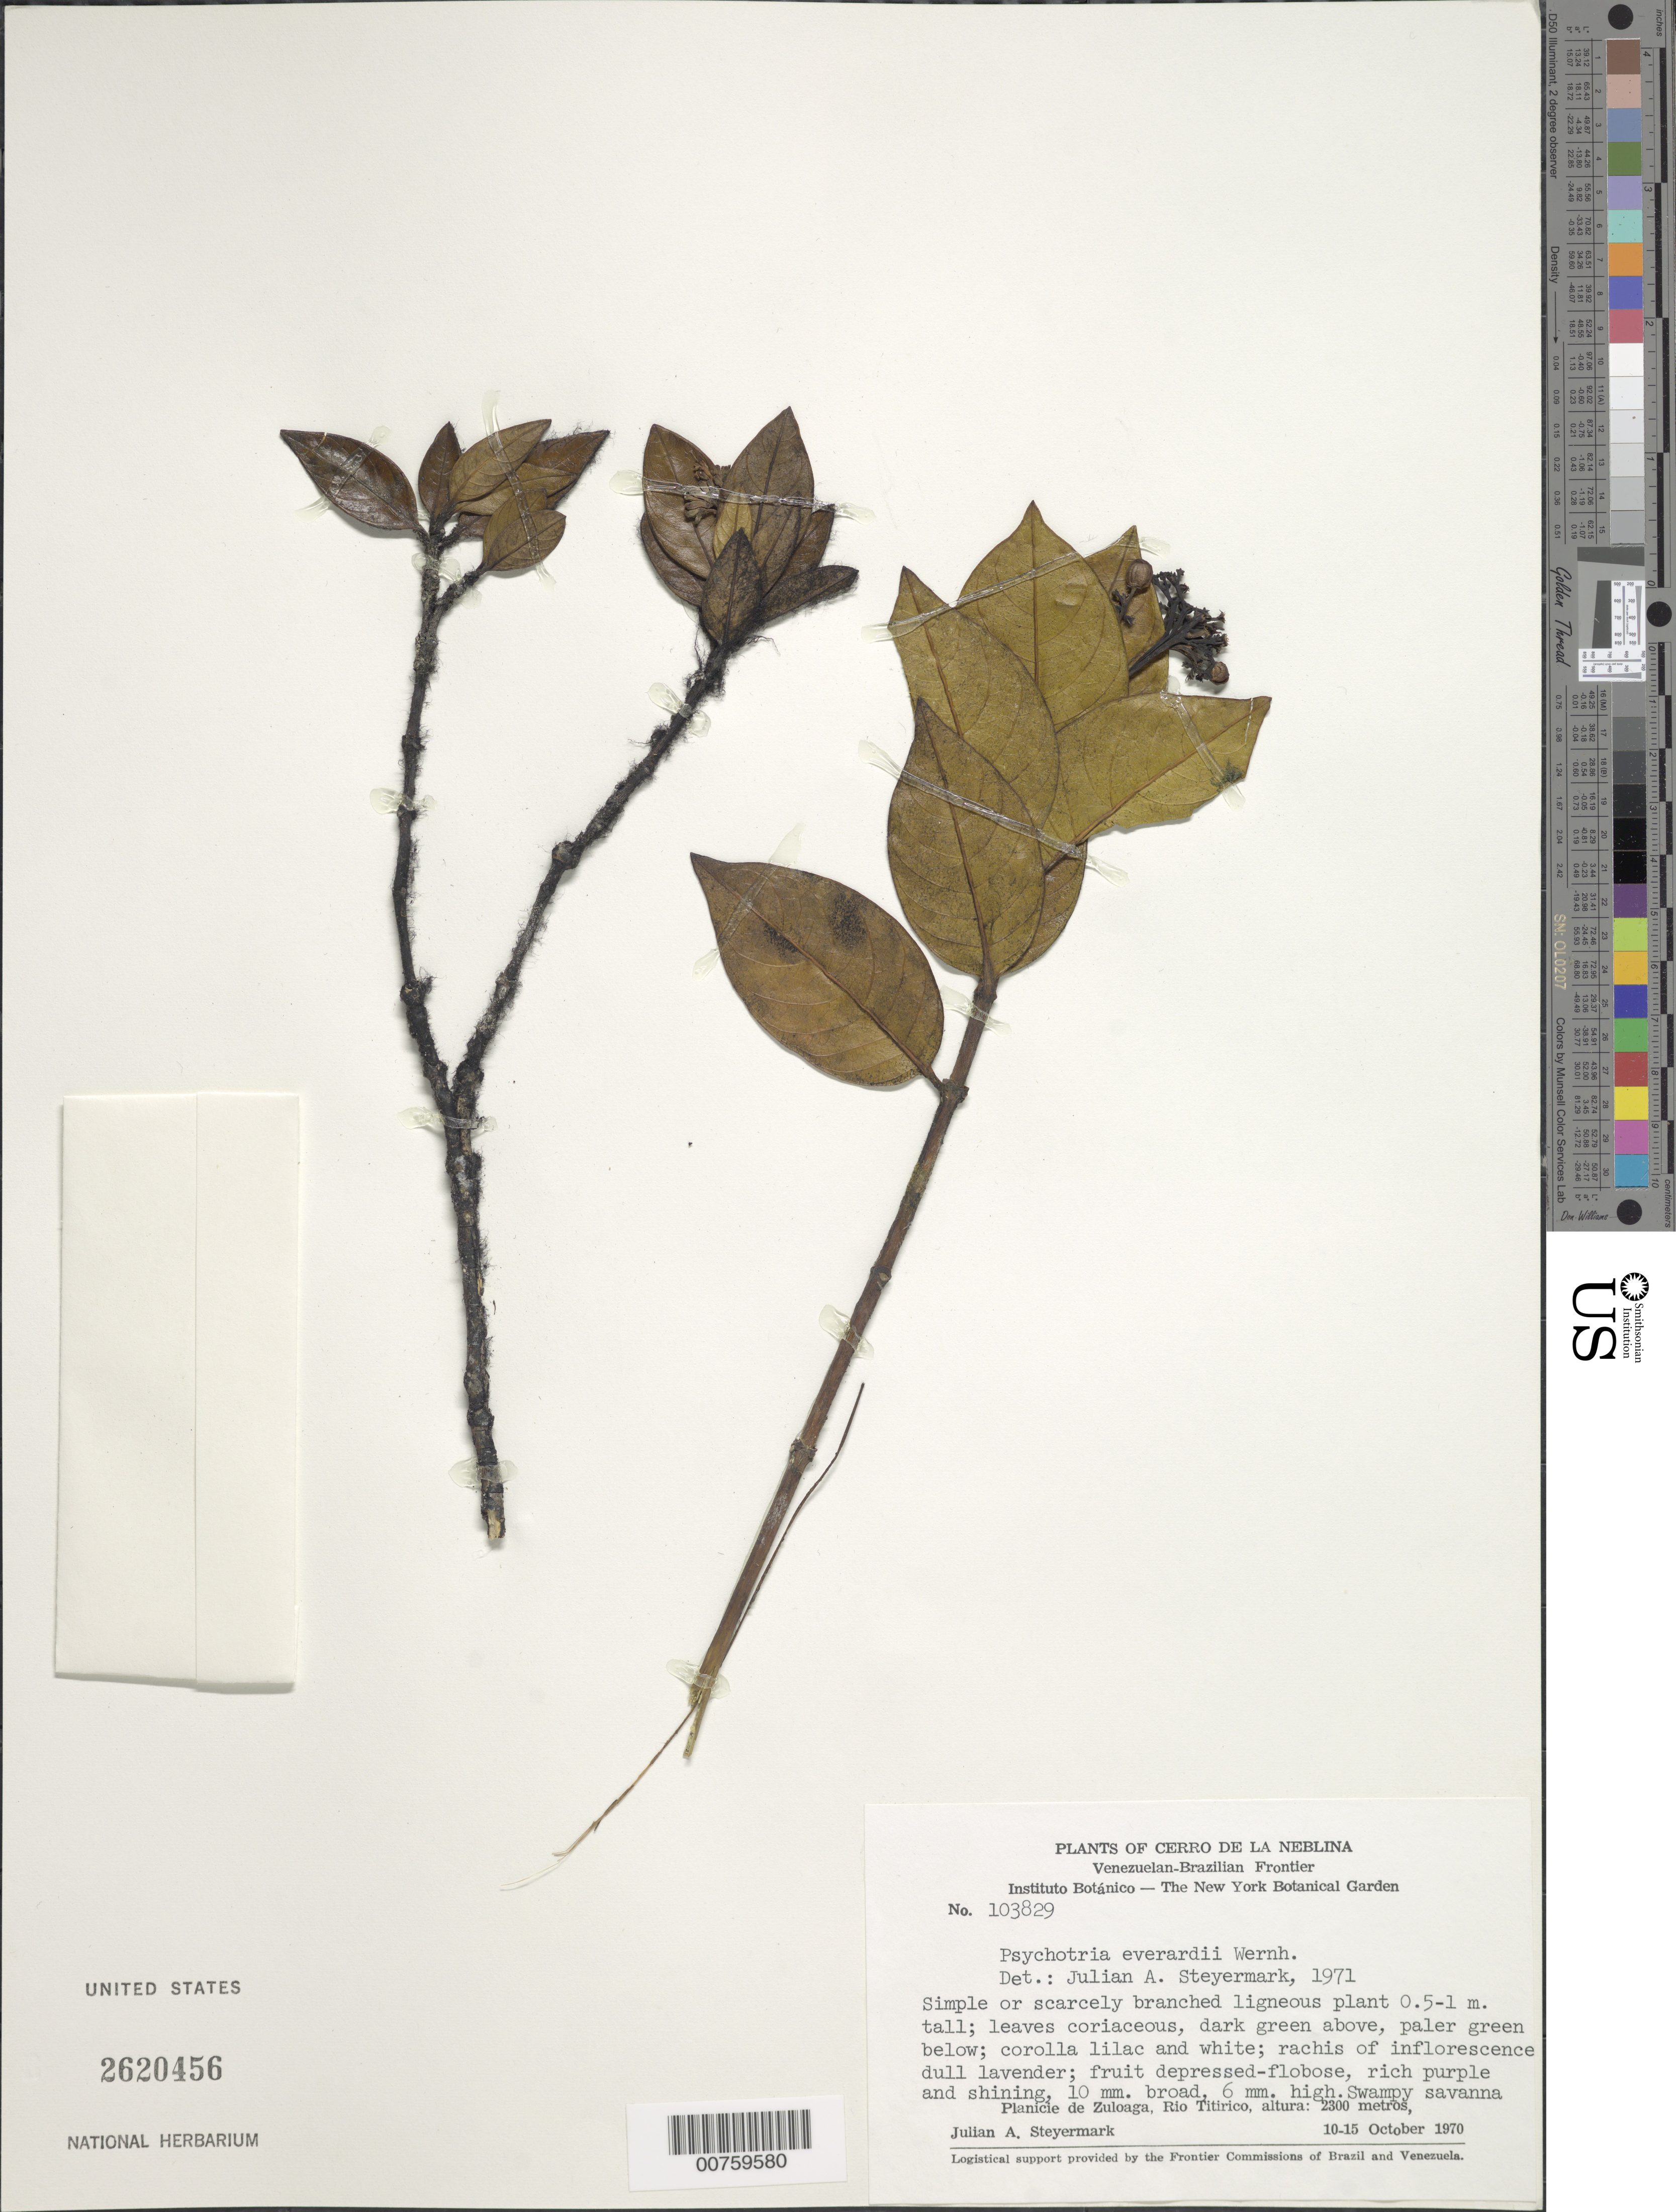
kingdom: Plantae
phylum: Tracheophyta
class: Magnoliopsida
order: Gentianales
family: Rubiaceae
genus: Psychotria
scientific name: Psychotria everardii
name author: Wernham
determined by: Steyermark, Julian A., (VEN)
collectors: J. Steyermark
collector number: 103829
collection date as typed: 10-Oct-70 to 15-Oct-70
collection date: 1970-10-10/1970-10-15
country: Venezuela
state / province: Amazonas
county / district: Río Negro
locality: Cerro de la Neblina, Planicie de Zuloaga, Río Titirico; Venezuelan-Brazilian frontier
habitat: Swampy savanna.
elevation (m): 2300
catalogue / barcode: US 2620456